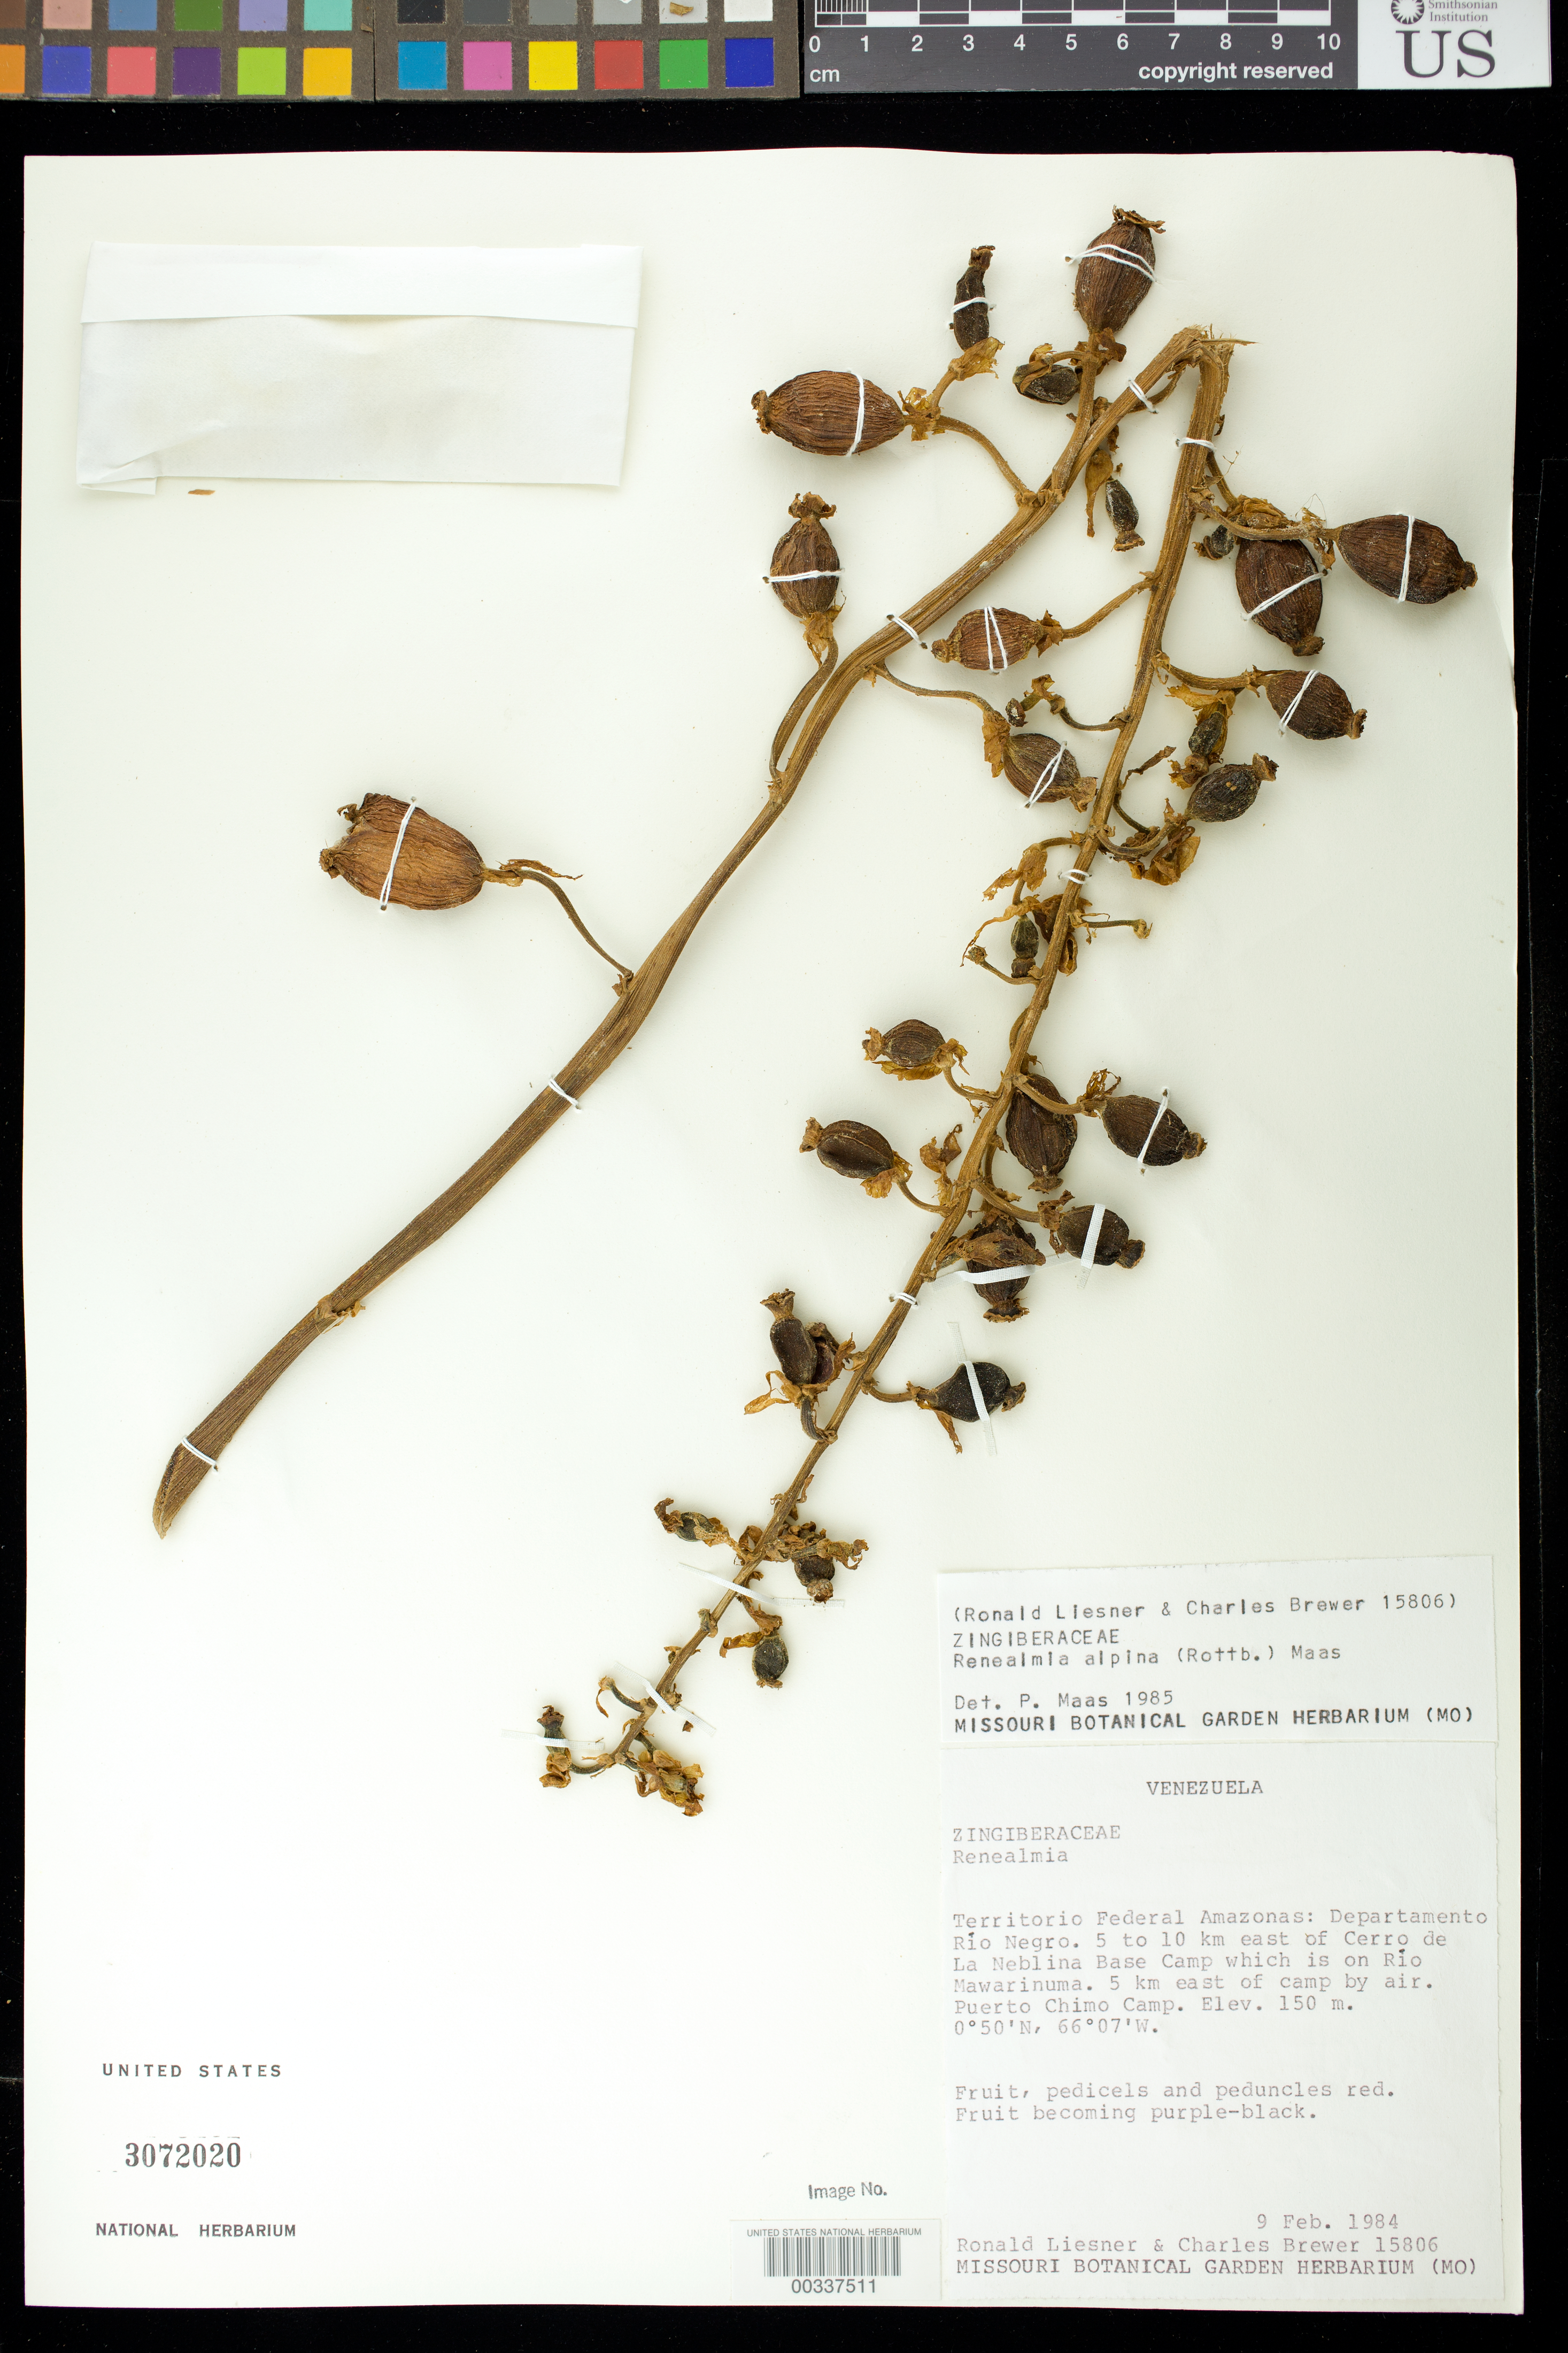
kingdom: Plantae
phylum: Tracheophyta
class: Liliopsida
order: Zingiberales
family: Zingiberaceae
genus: Renealmia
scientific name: Renealmia alpinia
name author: (Rottb.) Maas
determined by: Maas, Paul J. M.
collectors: R. L. Liesner & C. Brewer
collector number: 15806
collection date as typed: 09 Feb 1984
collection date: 1984-02-09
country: Venezuela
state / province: Amazonas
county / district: Rio Negro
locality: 5 - 10 km e of cerro de la neblina base camp which is on rio mawarinuma, 5 km e of camp by air, puerto chimo camp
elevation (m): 150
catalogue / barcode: US 3072020